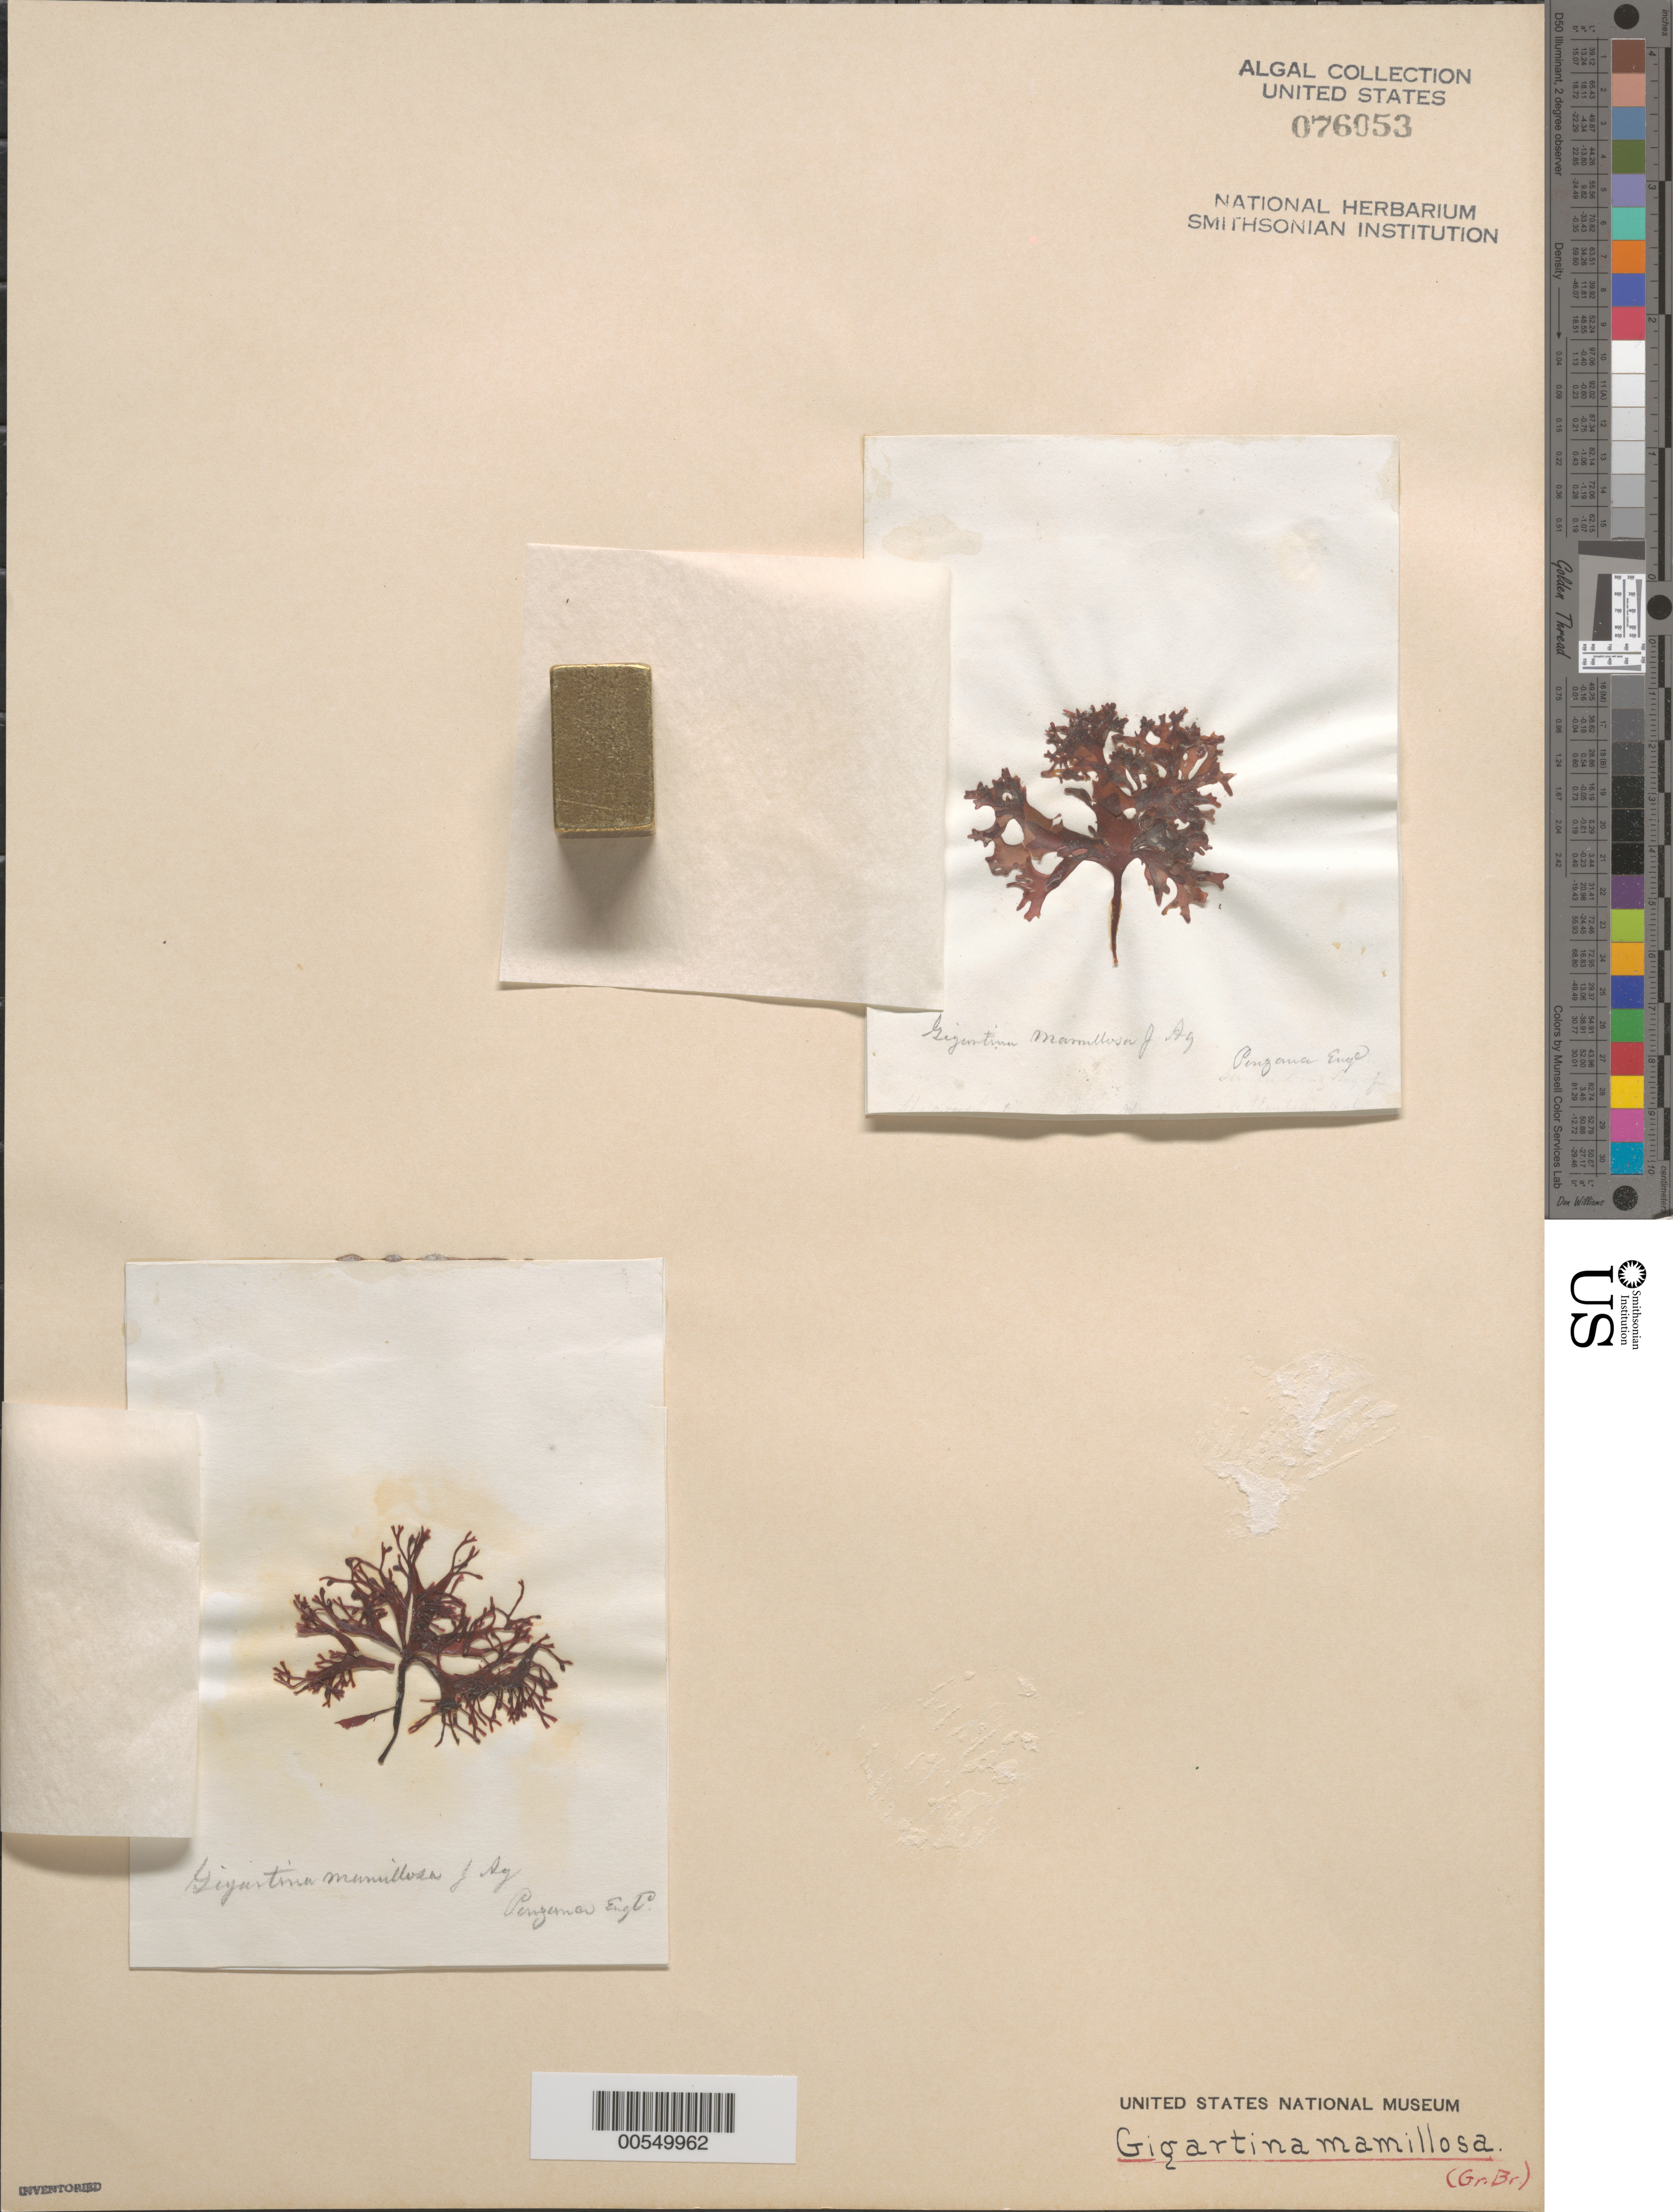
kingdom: Plantae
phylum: Rhodophyta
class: Florideophyceae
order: Gigartinales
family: Phyllophoraceae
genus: Mastocarpus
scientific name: Mastocarpus stellatus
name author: (Stackh.) Guiry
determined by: Algae name updating Project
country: United Kingdom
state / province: England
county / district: Cornwall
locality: Penzance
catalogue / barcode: US 76053